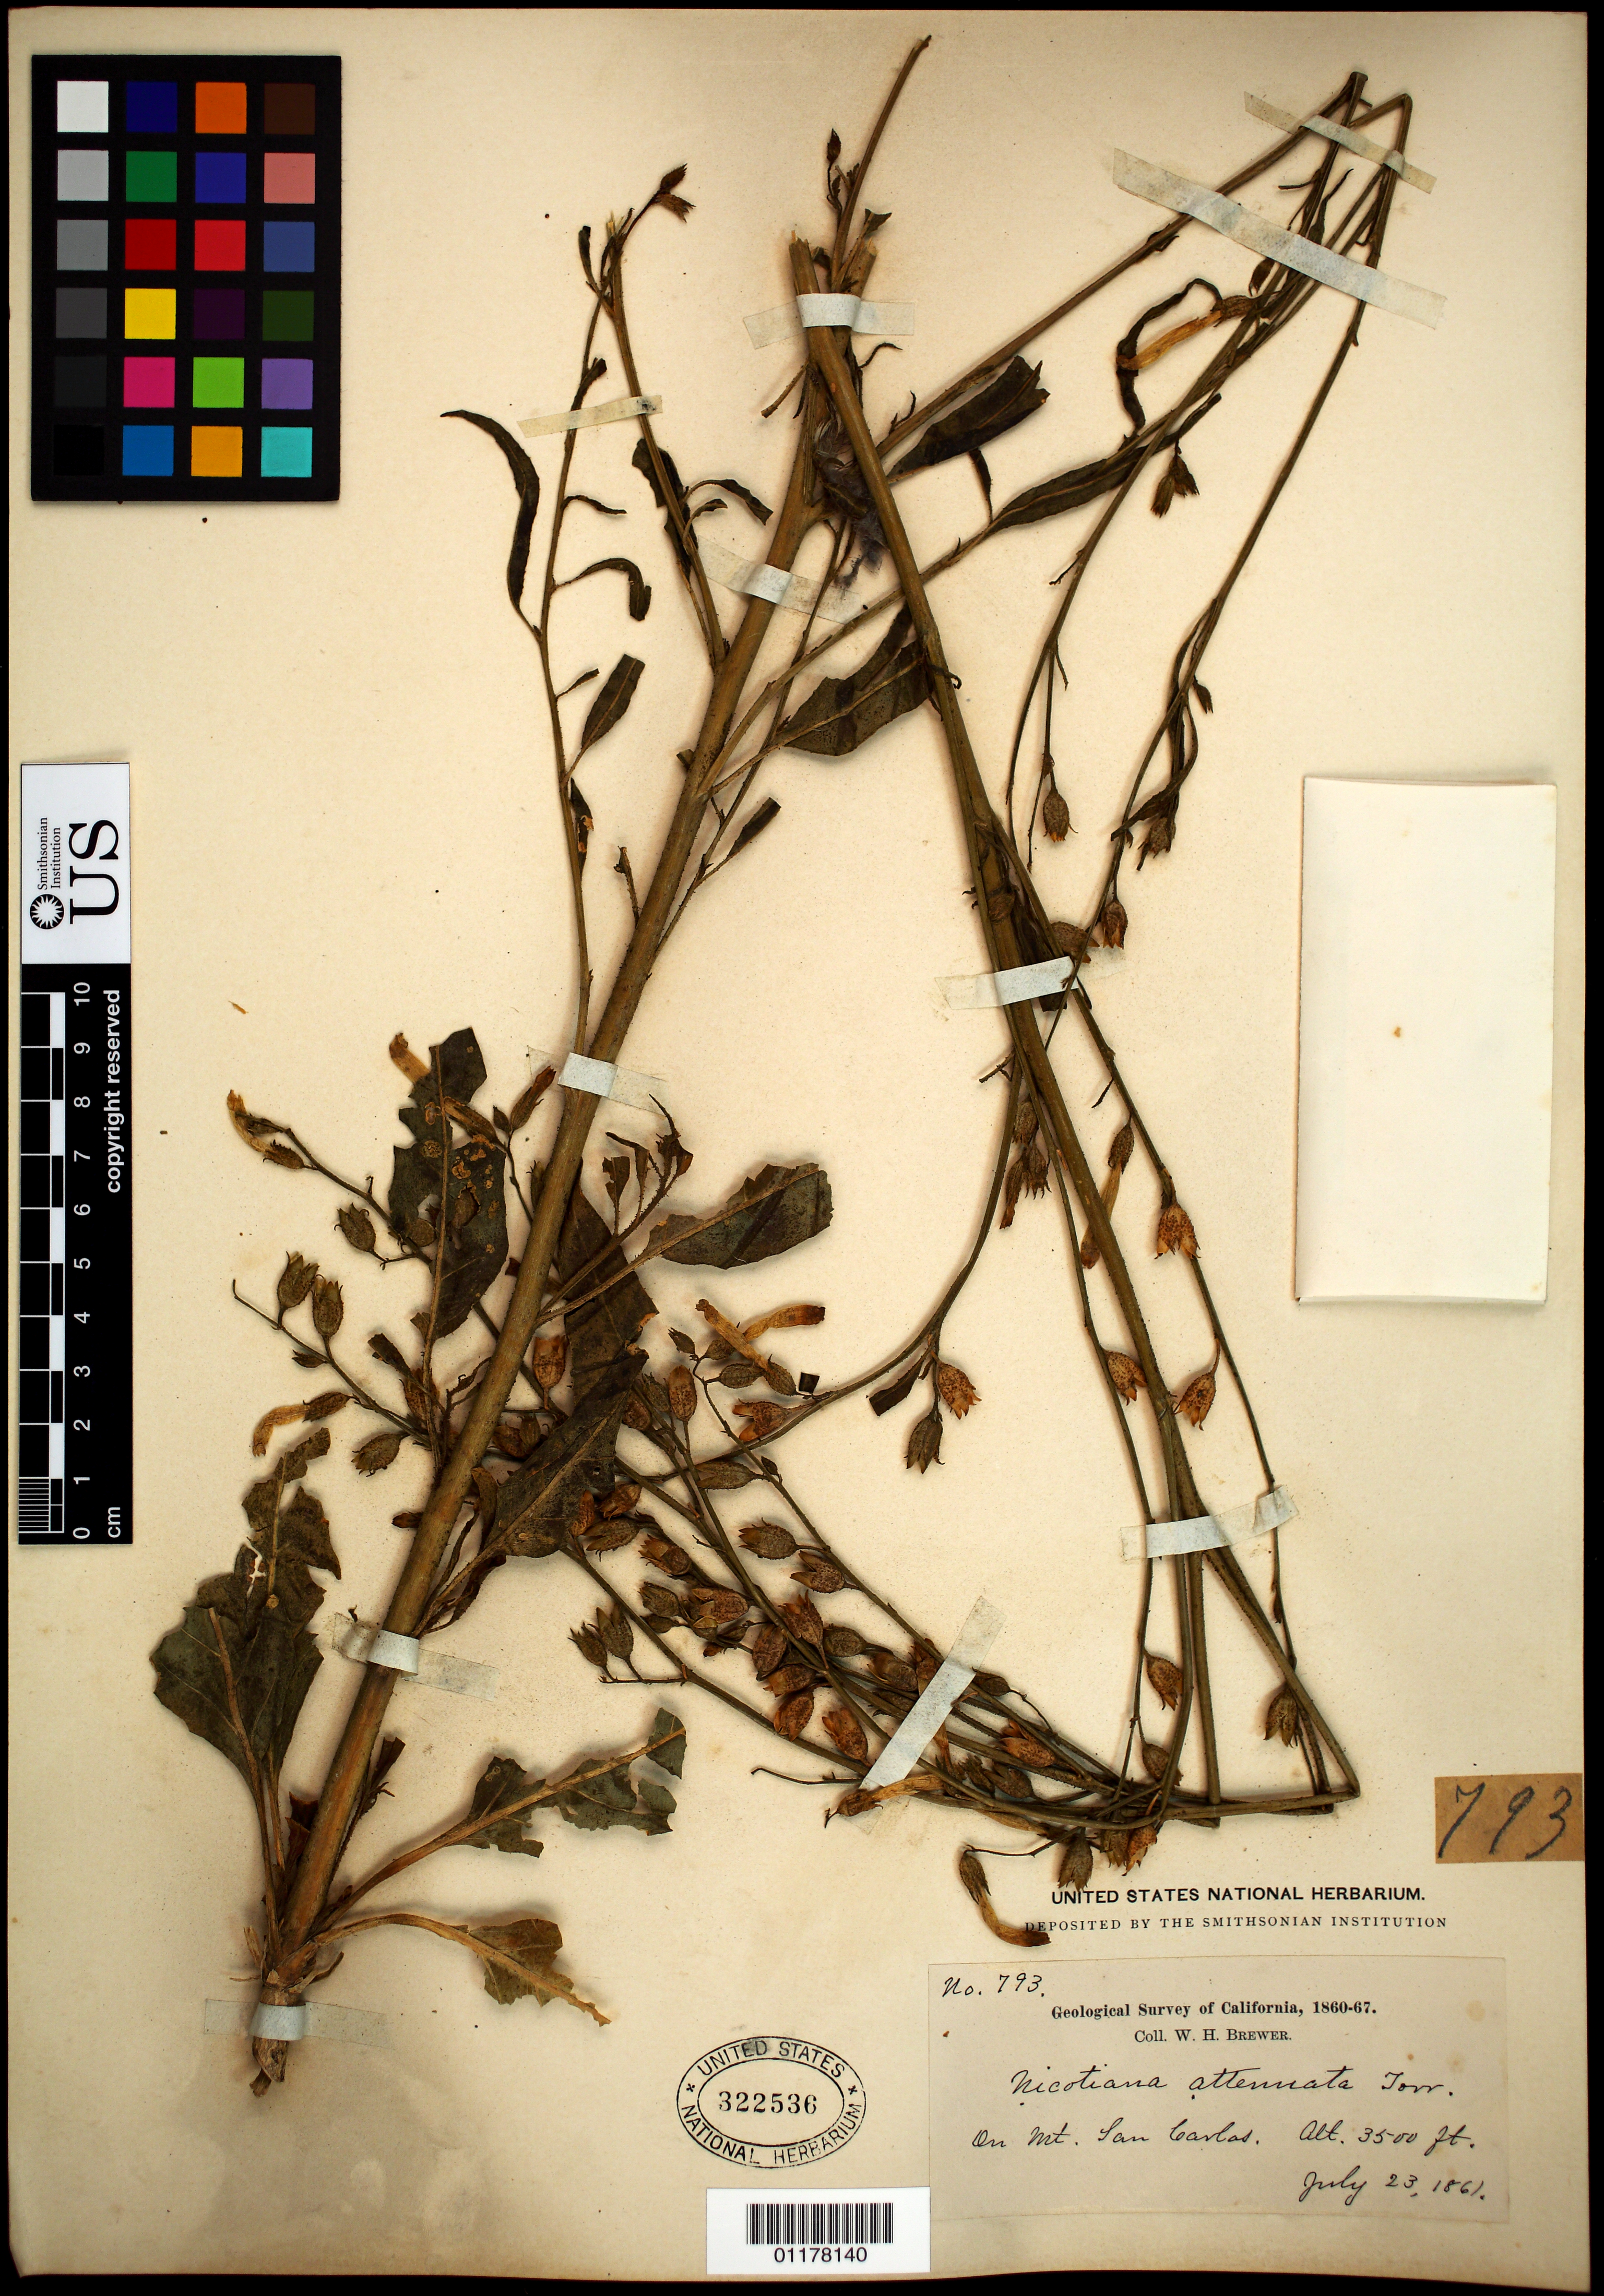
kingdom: Plantae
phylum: Tracheophyta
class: Magnoliopsida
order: Solanales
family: Solanaceae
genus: Nicotiana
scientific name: Nicotiana attenuata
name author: Torr. ex S. Watson in C. King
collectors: W. H. Brewer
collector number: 793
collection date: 1861-07-23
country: United States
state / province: California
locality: San Carlos Mt.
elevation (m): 1067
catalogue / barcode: US 322536